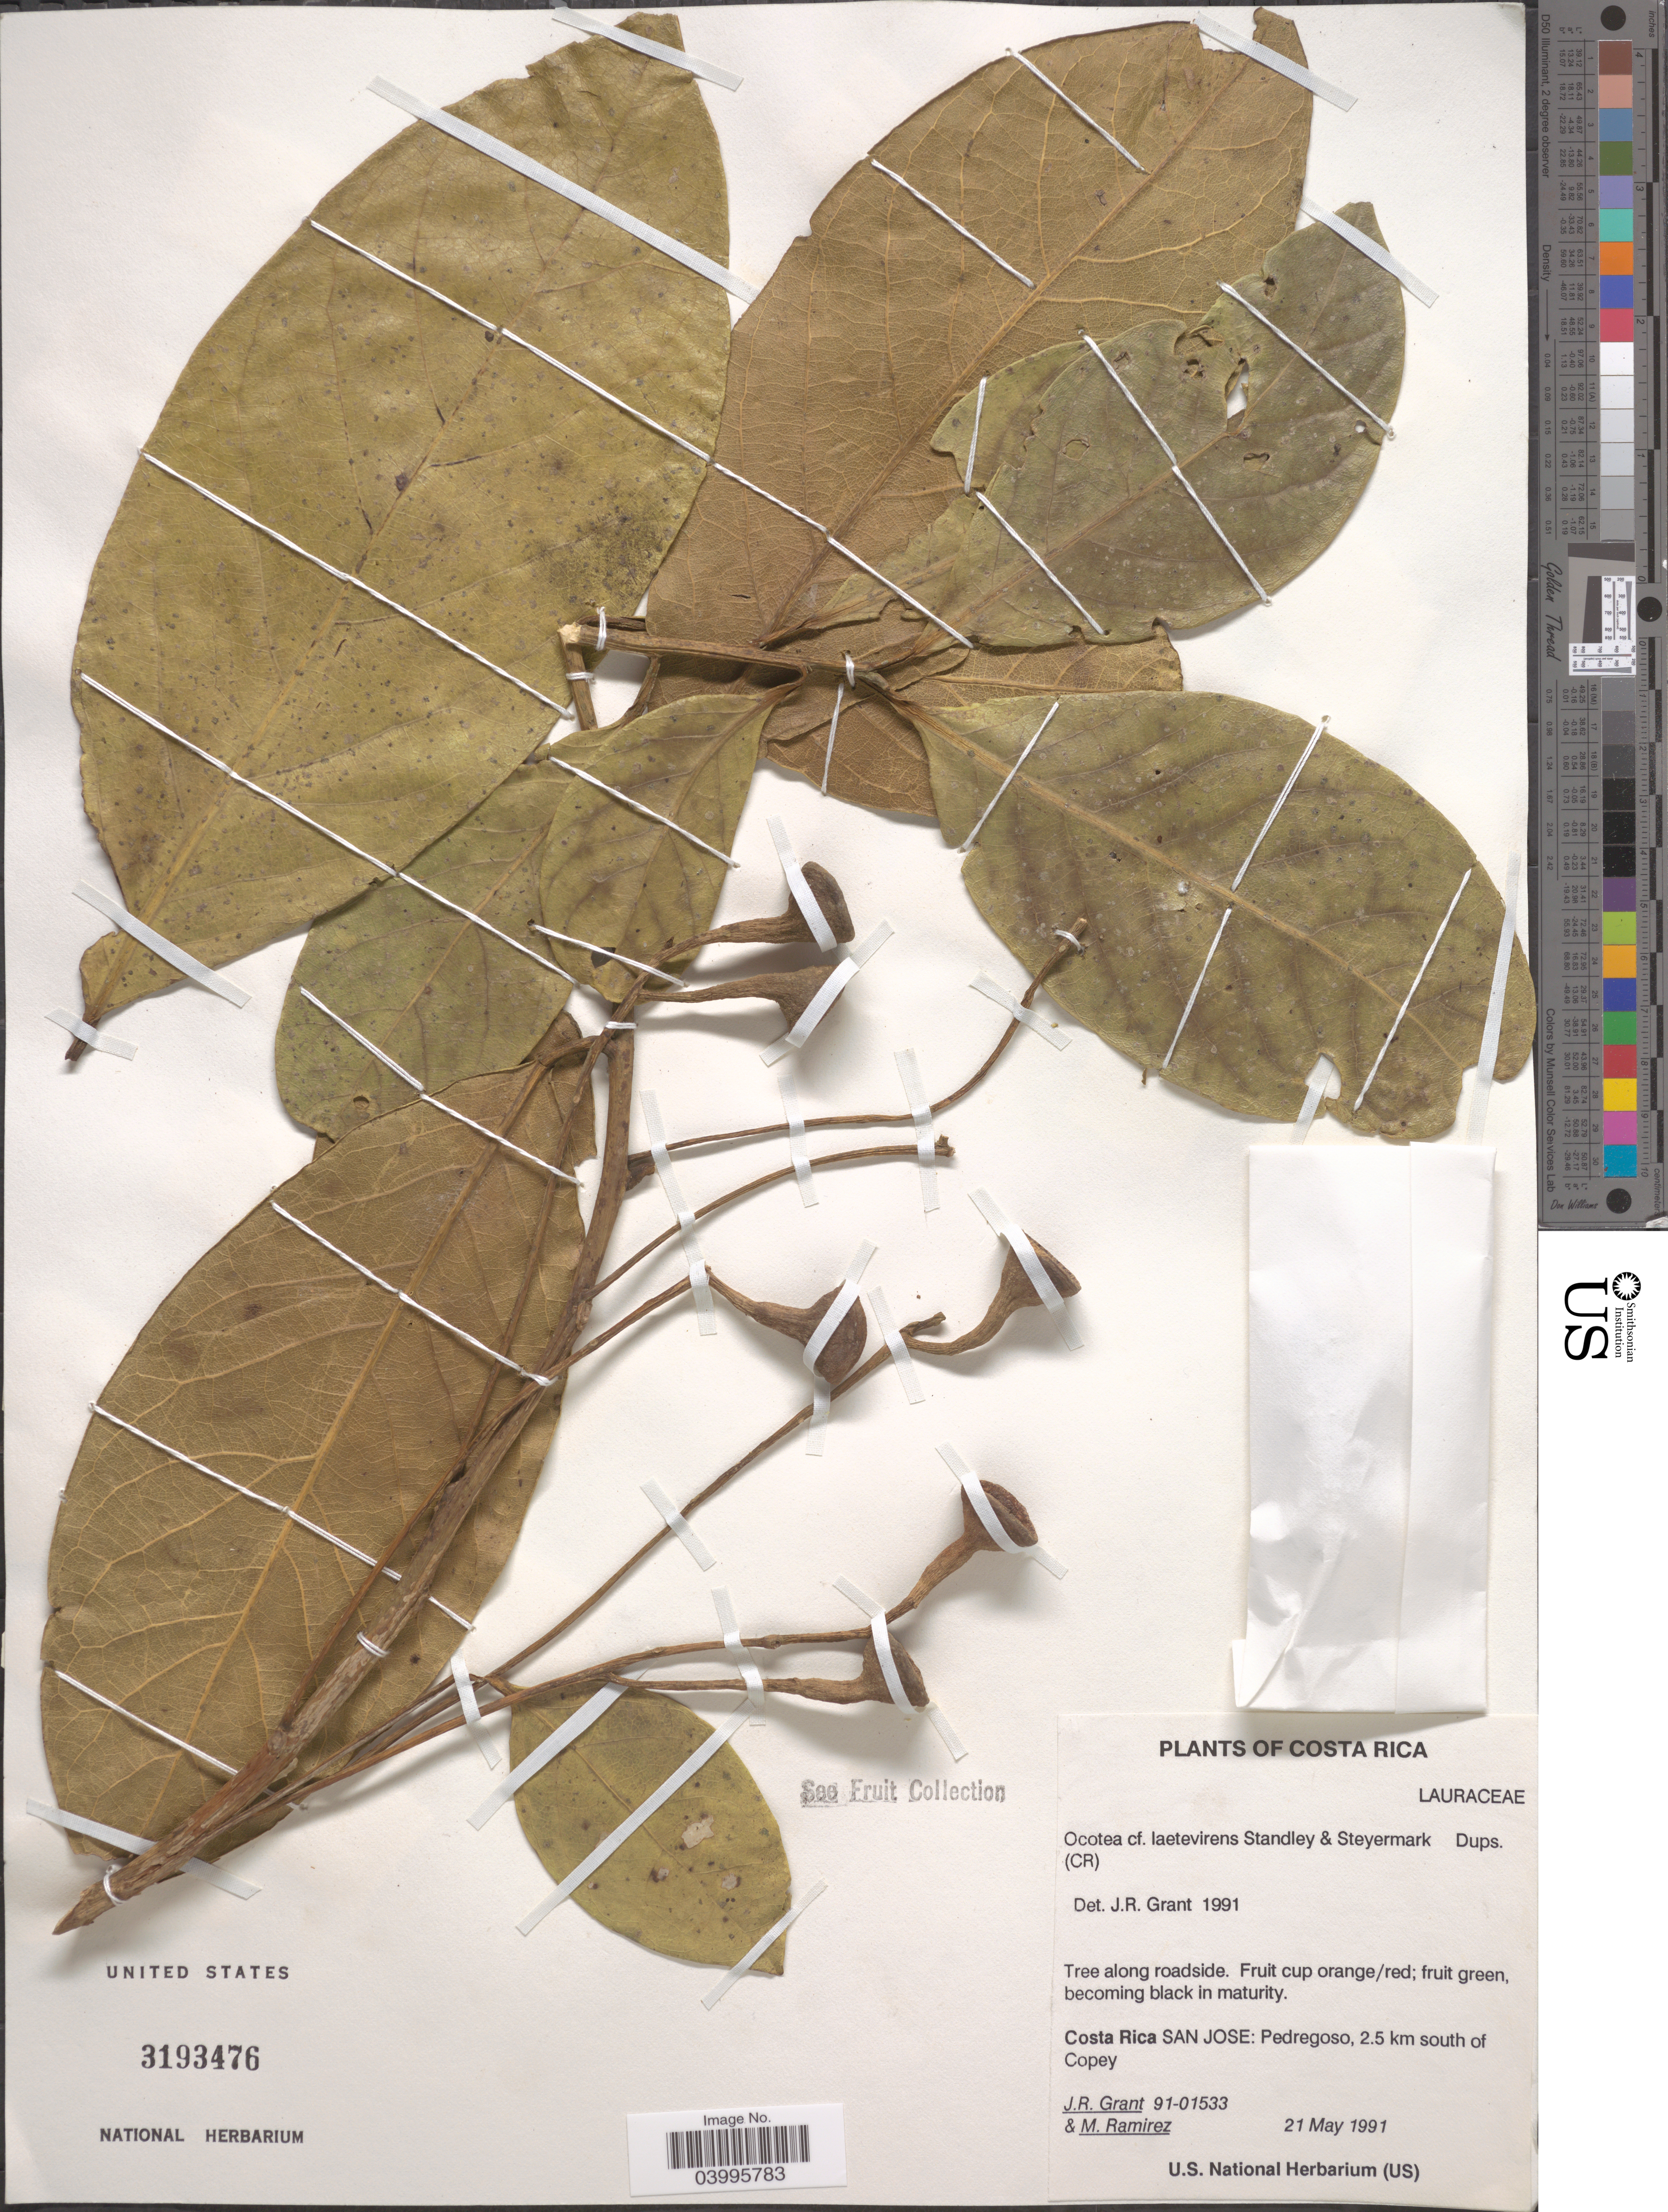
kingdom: Plantae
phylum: Tracheophyta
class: Magnoliopsida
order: Laurales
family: Lauraceae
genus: Ocotea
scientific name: Ocotea laetevirens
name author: Standl. & Steyerm.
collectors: J. Grant & M. Ramirez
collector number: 91-01533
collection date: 1991-05-21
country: Costa Rica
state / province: San José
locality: Pedregoso, 2.5 km south of Copey.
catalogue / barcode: US 3193476